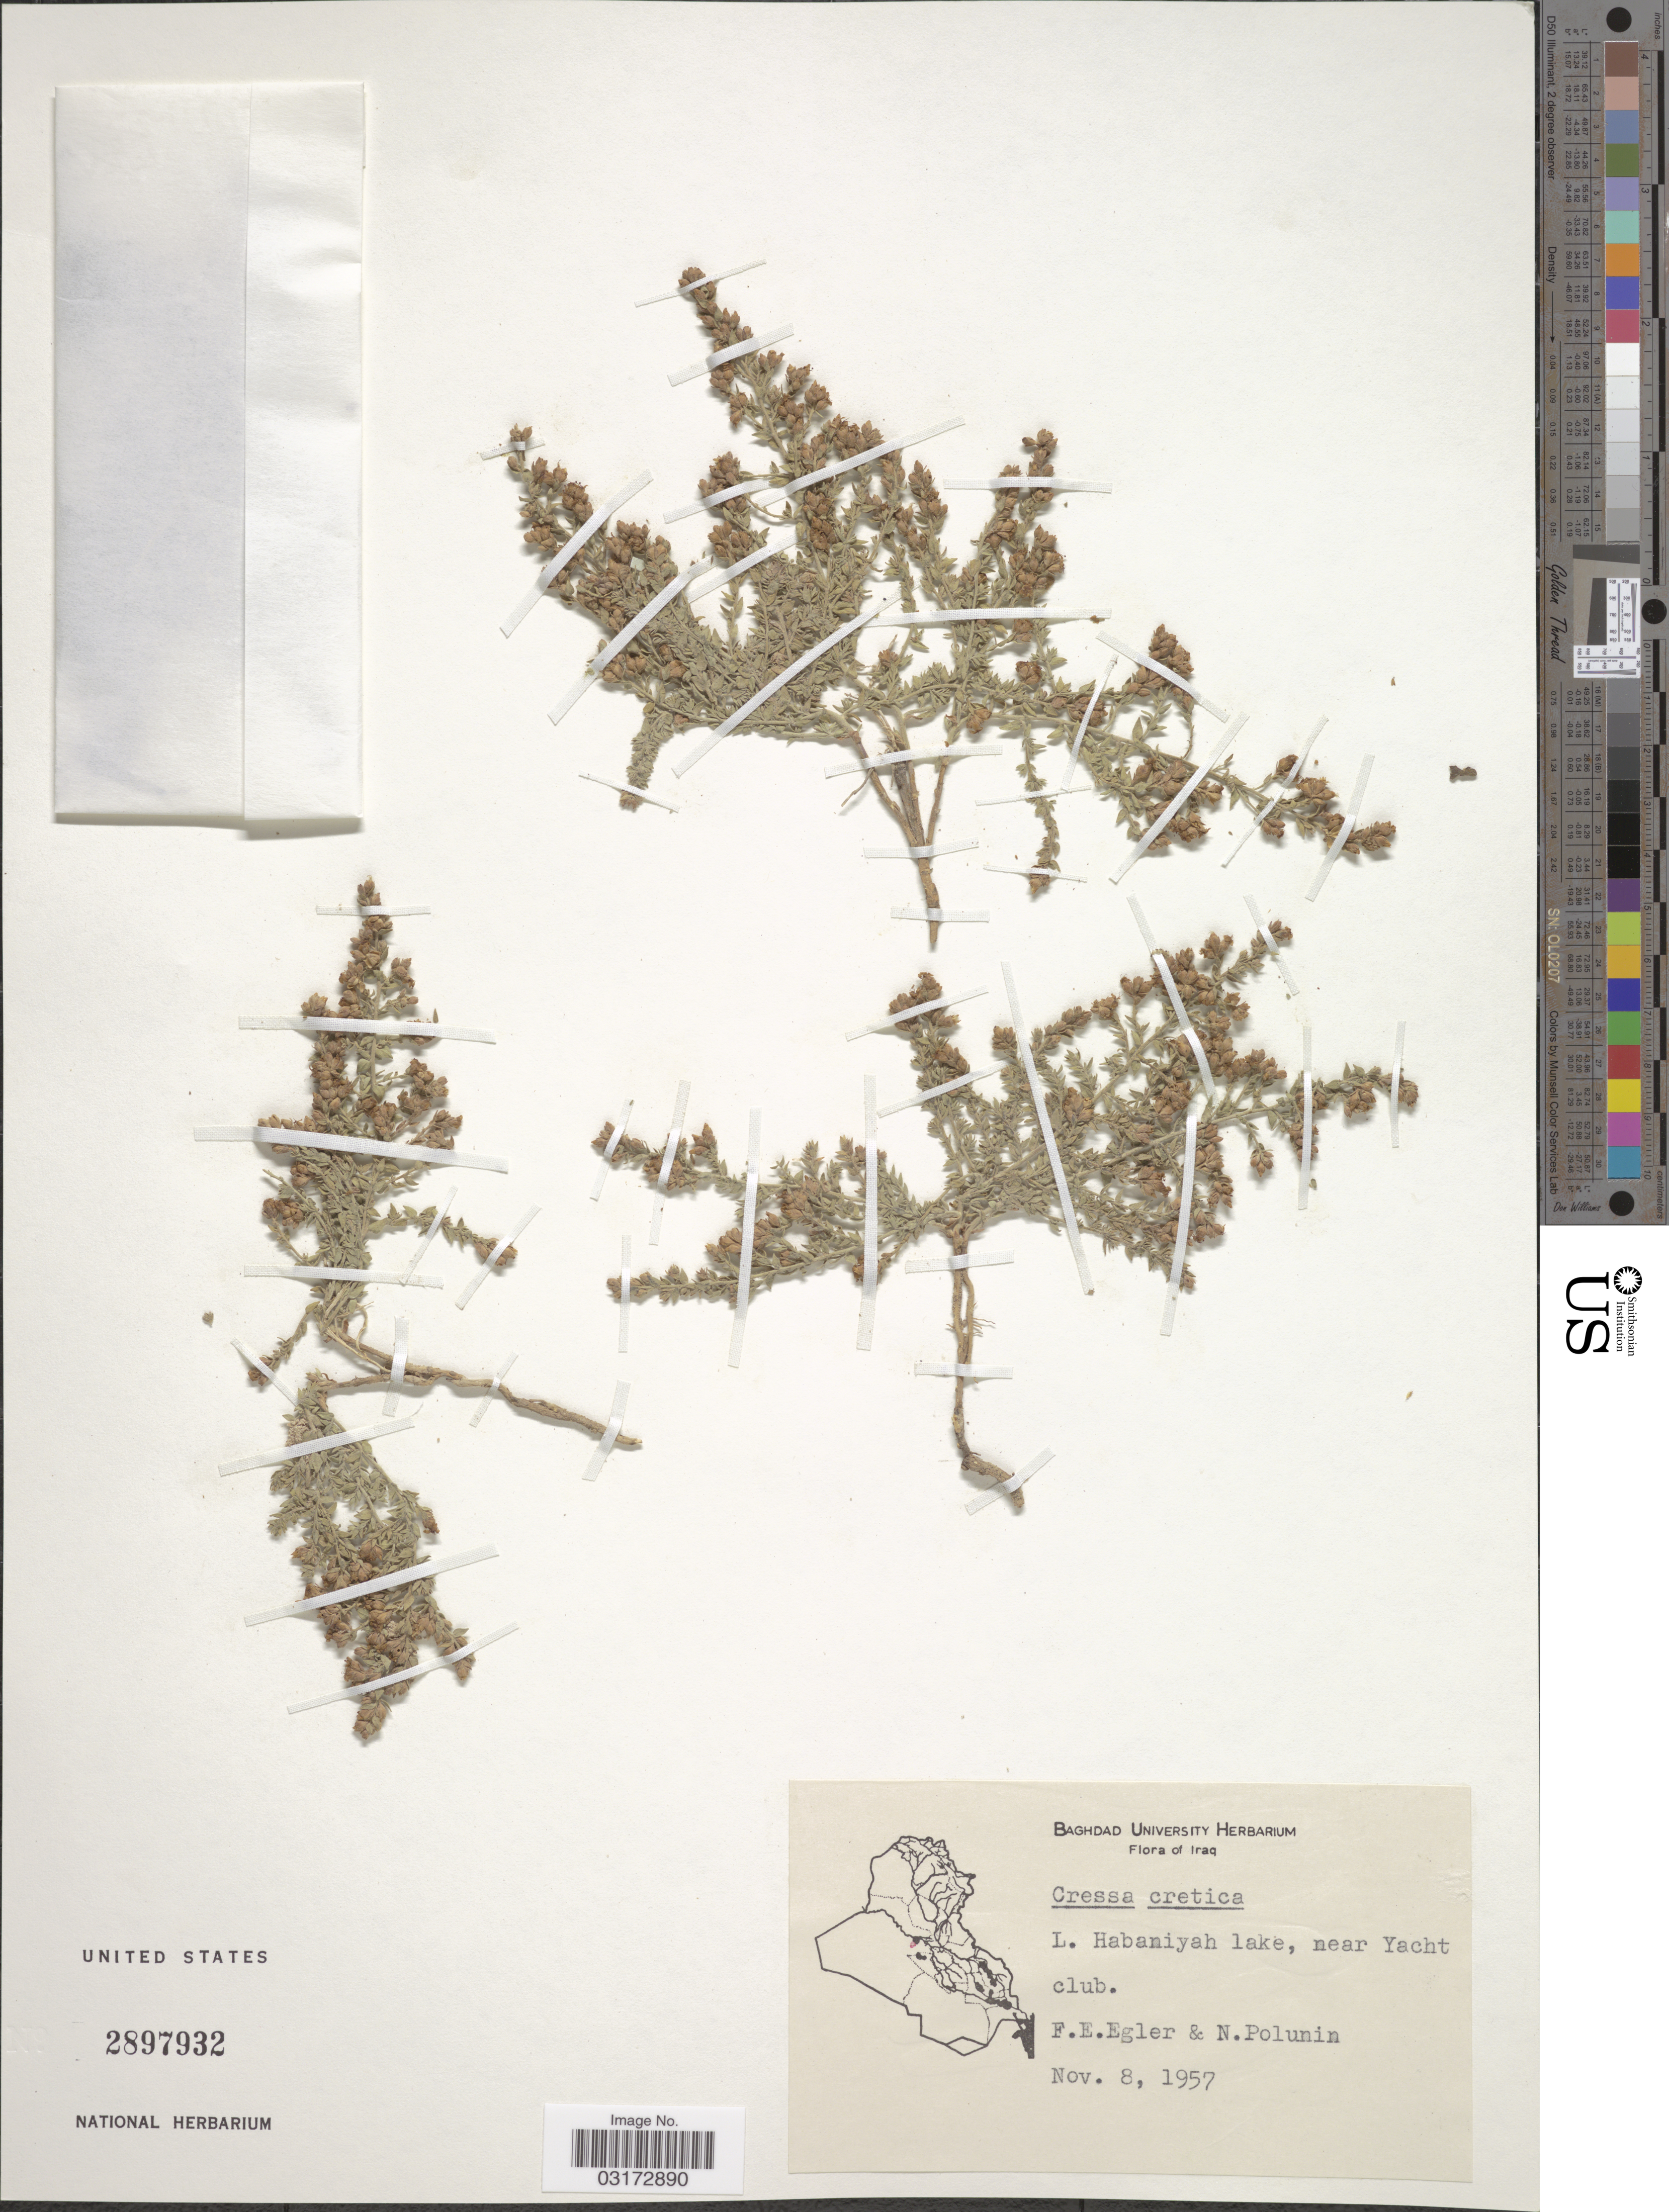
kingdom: Plantae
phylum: Tracheophyta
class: Magnoliopsida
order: Solanales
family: Convolvulaceae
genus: Cressa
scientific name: Cressa cretica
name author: L.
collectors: F. Egler & N. V. Polunin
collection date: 1957-11-08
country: Iraq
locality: L. Habaniyah lake, near Yacht club.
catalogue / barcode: US 2897932